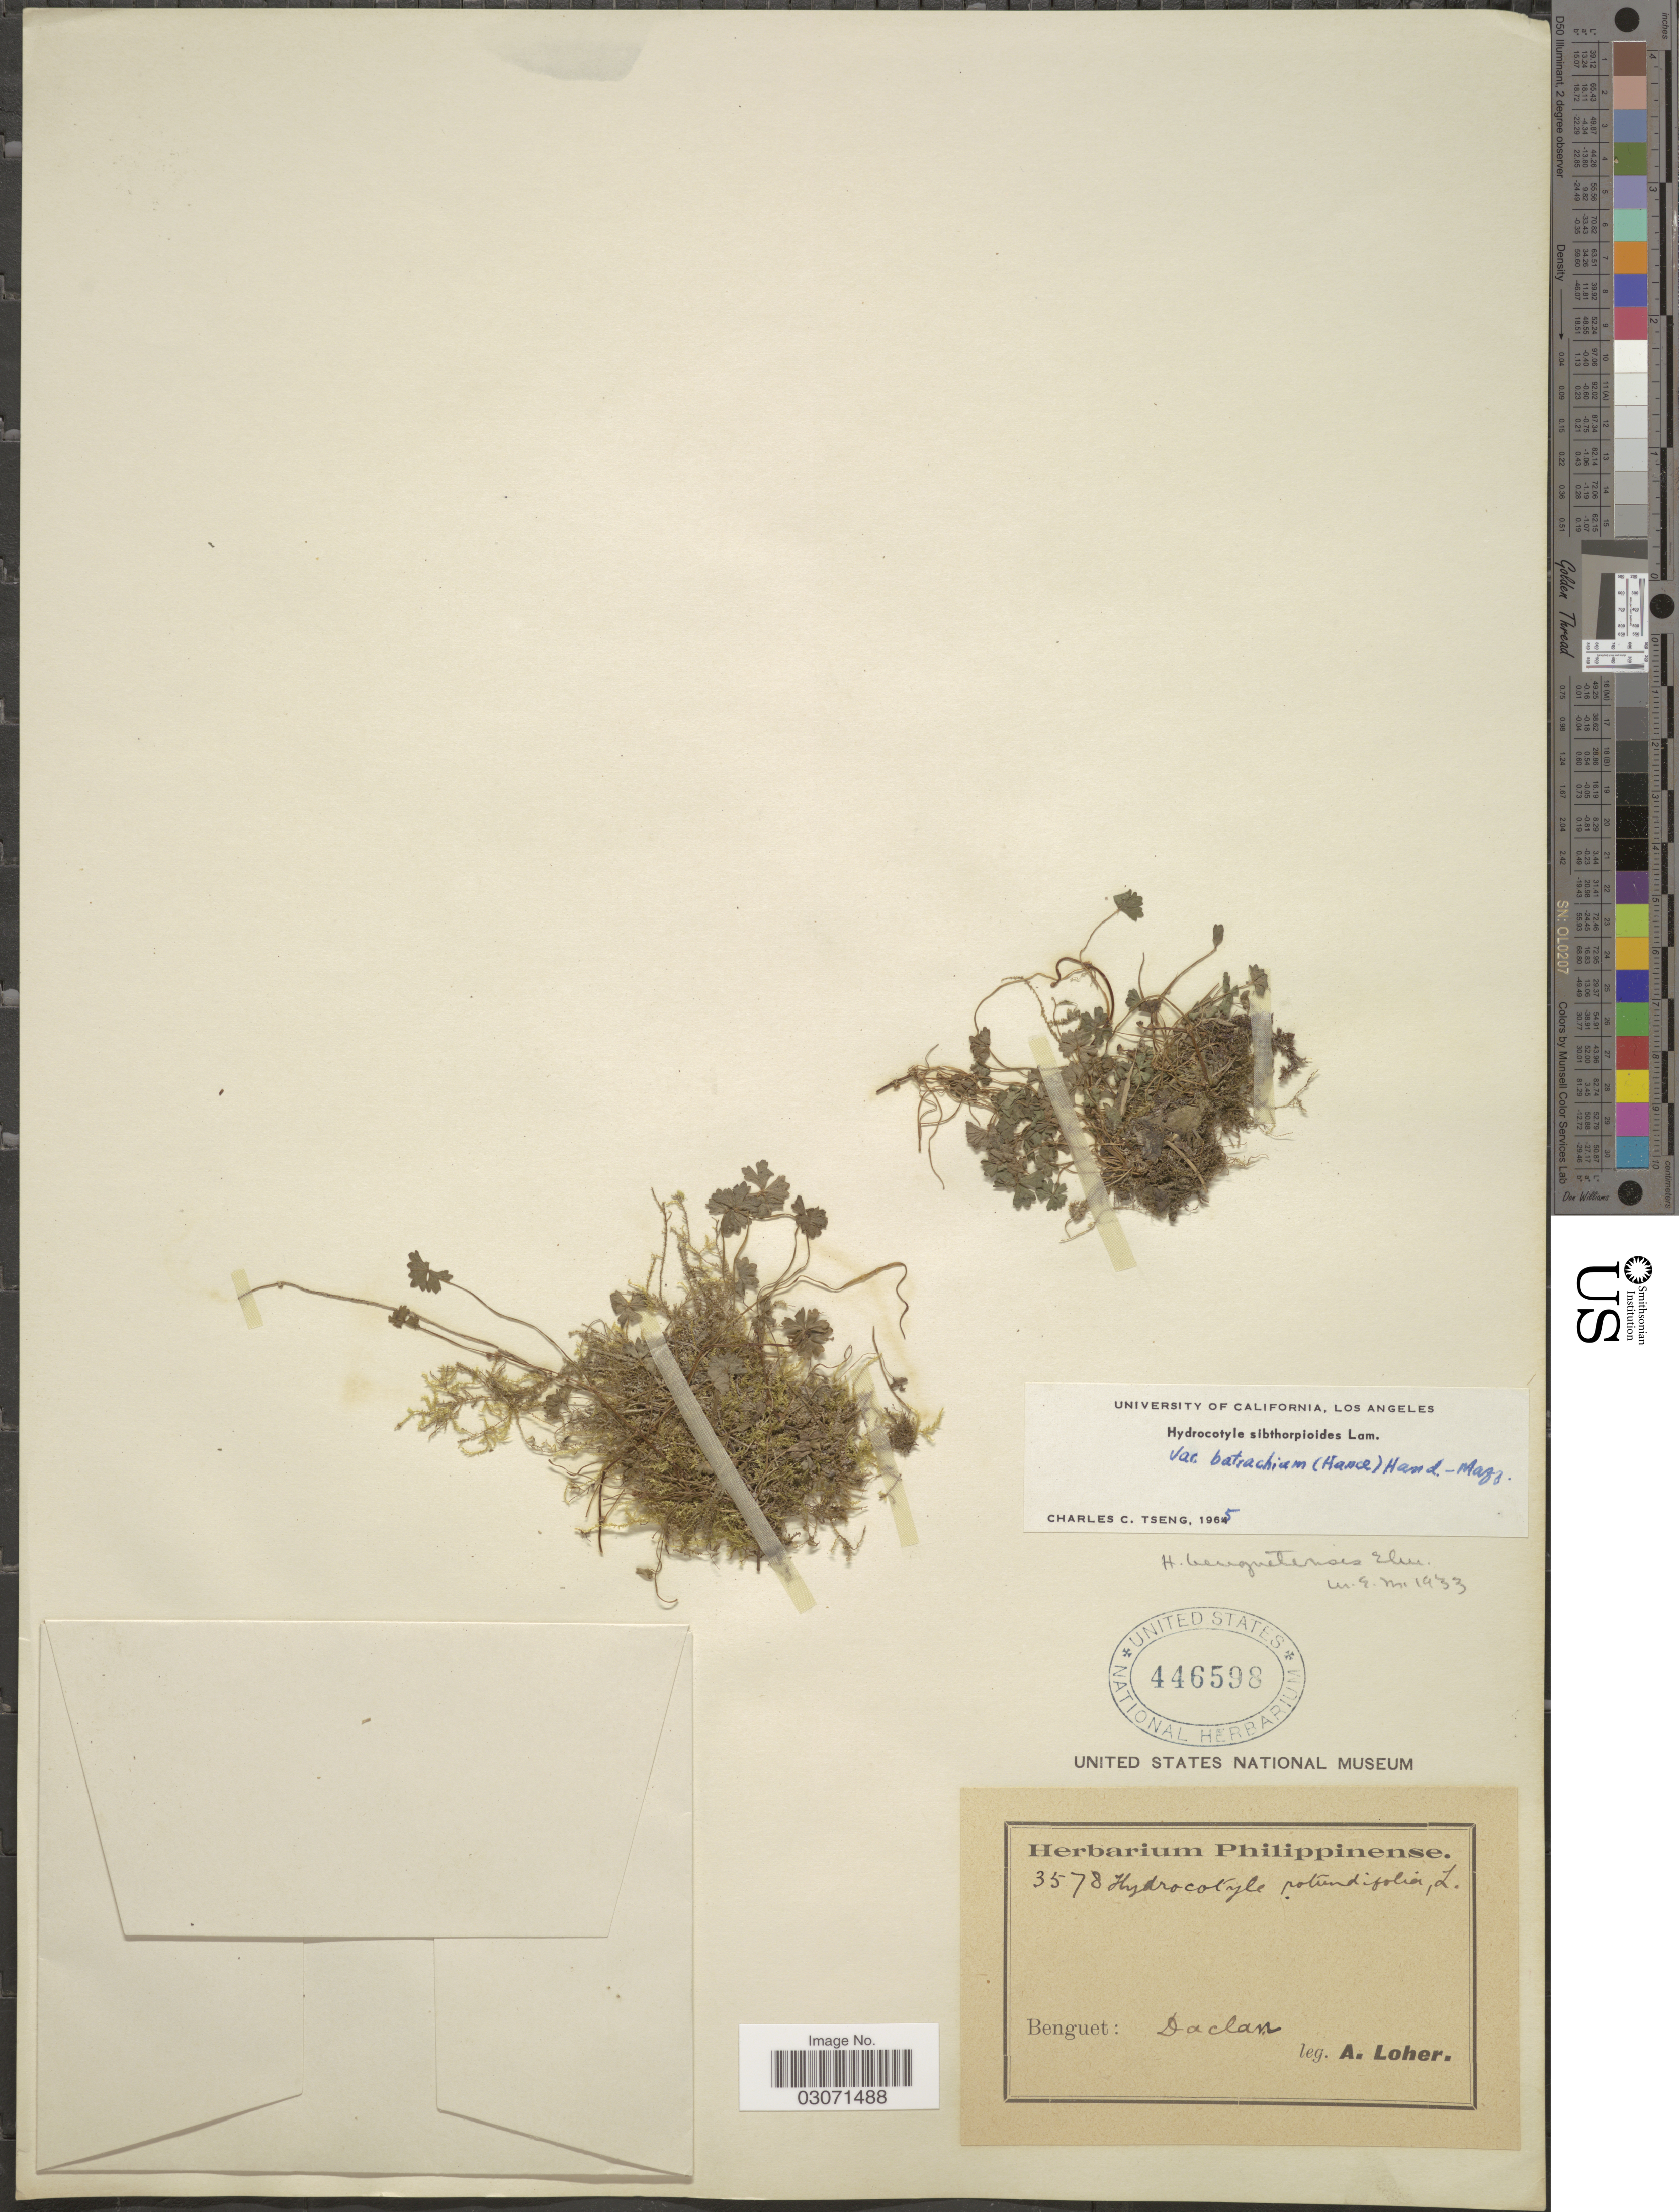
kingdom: Plantae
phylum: Tracheophyta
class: Magnoliopsida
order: Apiales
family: Araliaceae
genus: Hydrocotyle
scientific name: Hydrocotyle sibthorpioides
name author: Lam.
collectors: A. Loher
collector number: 3578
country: Philippines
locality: Benguet: Daclan.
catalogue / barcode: US 446598